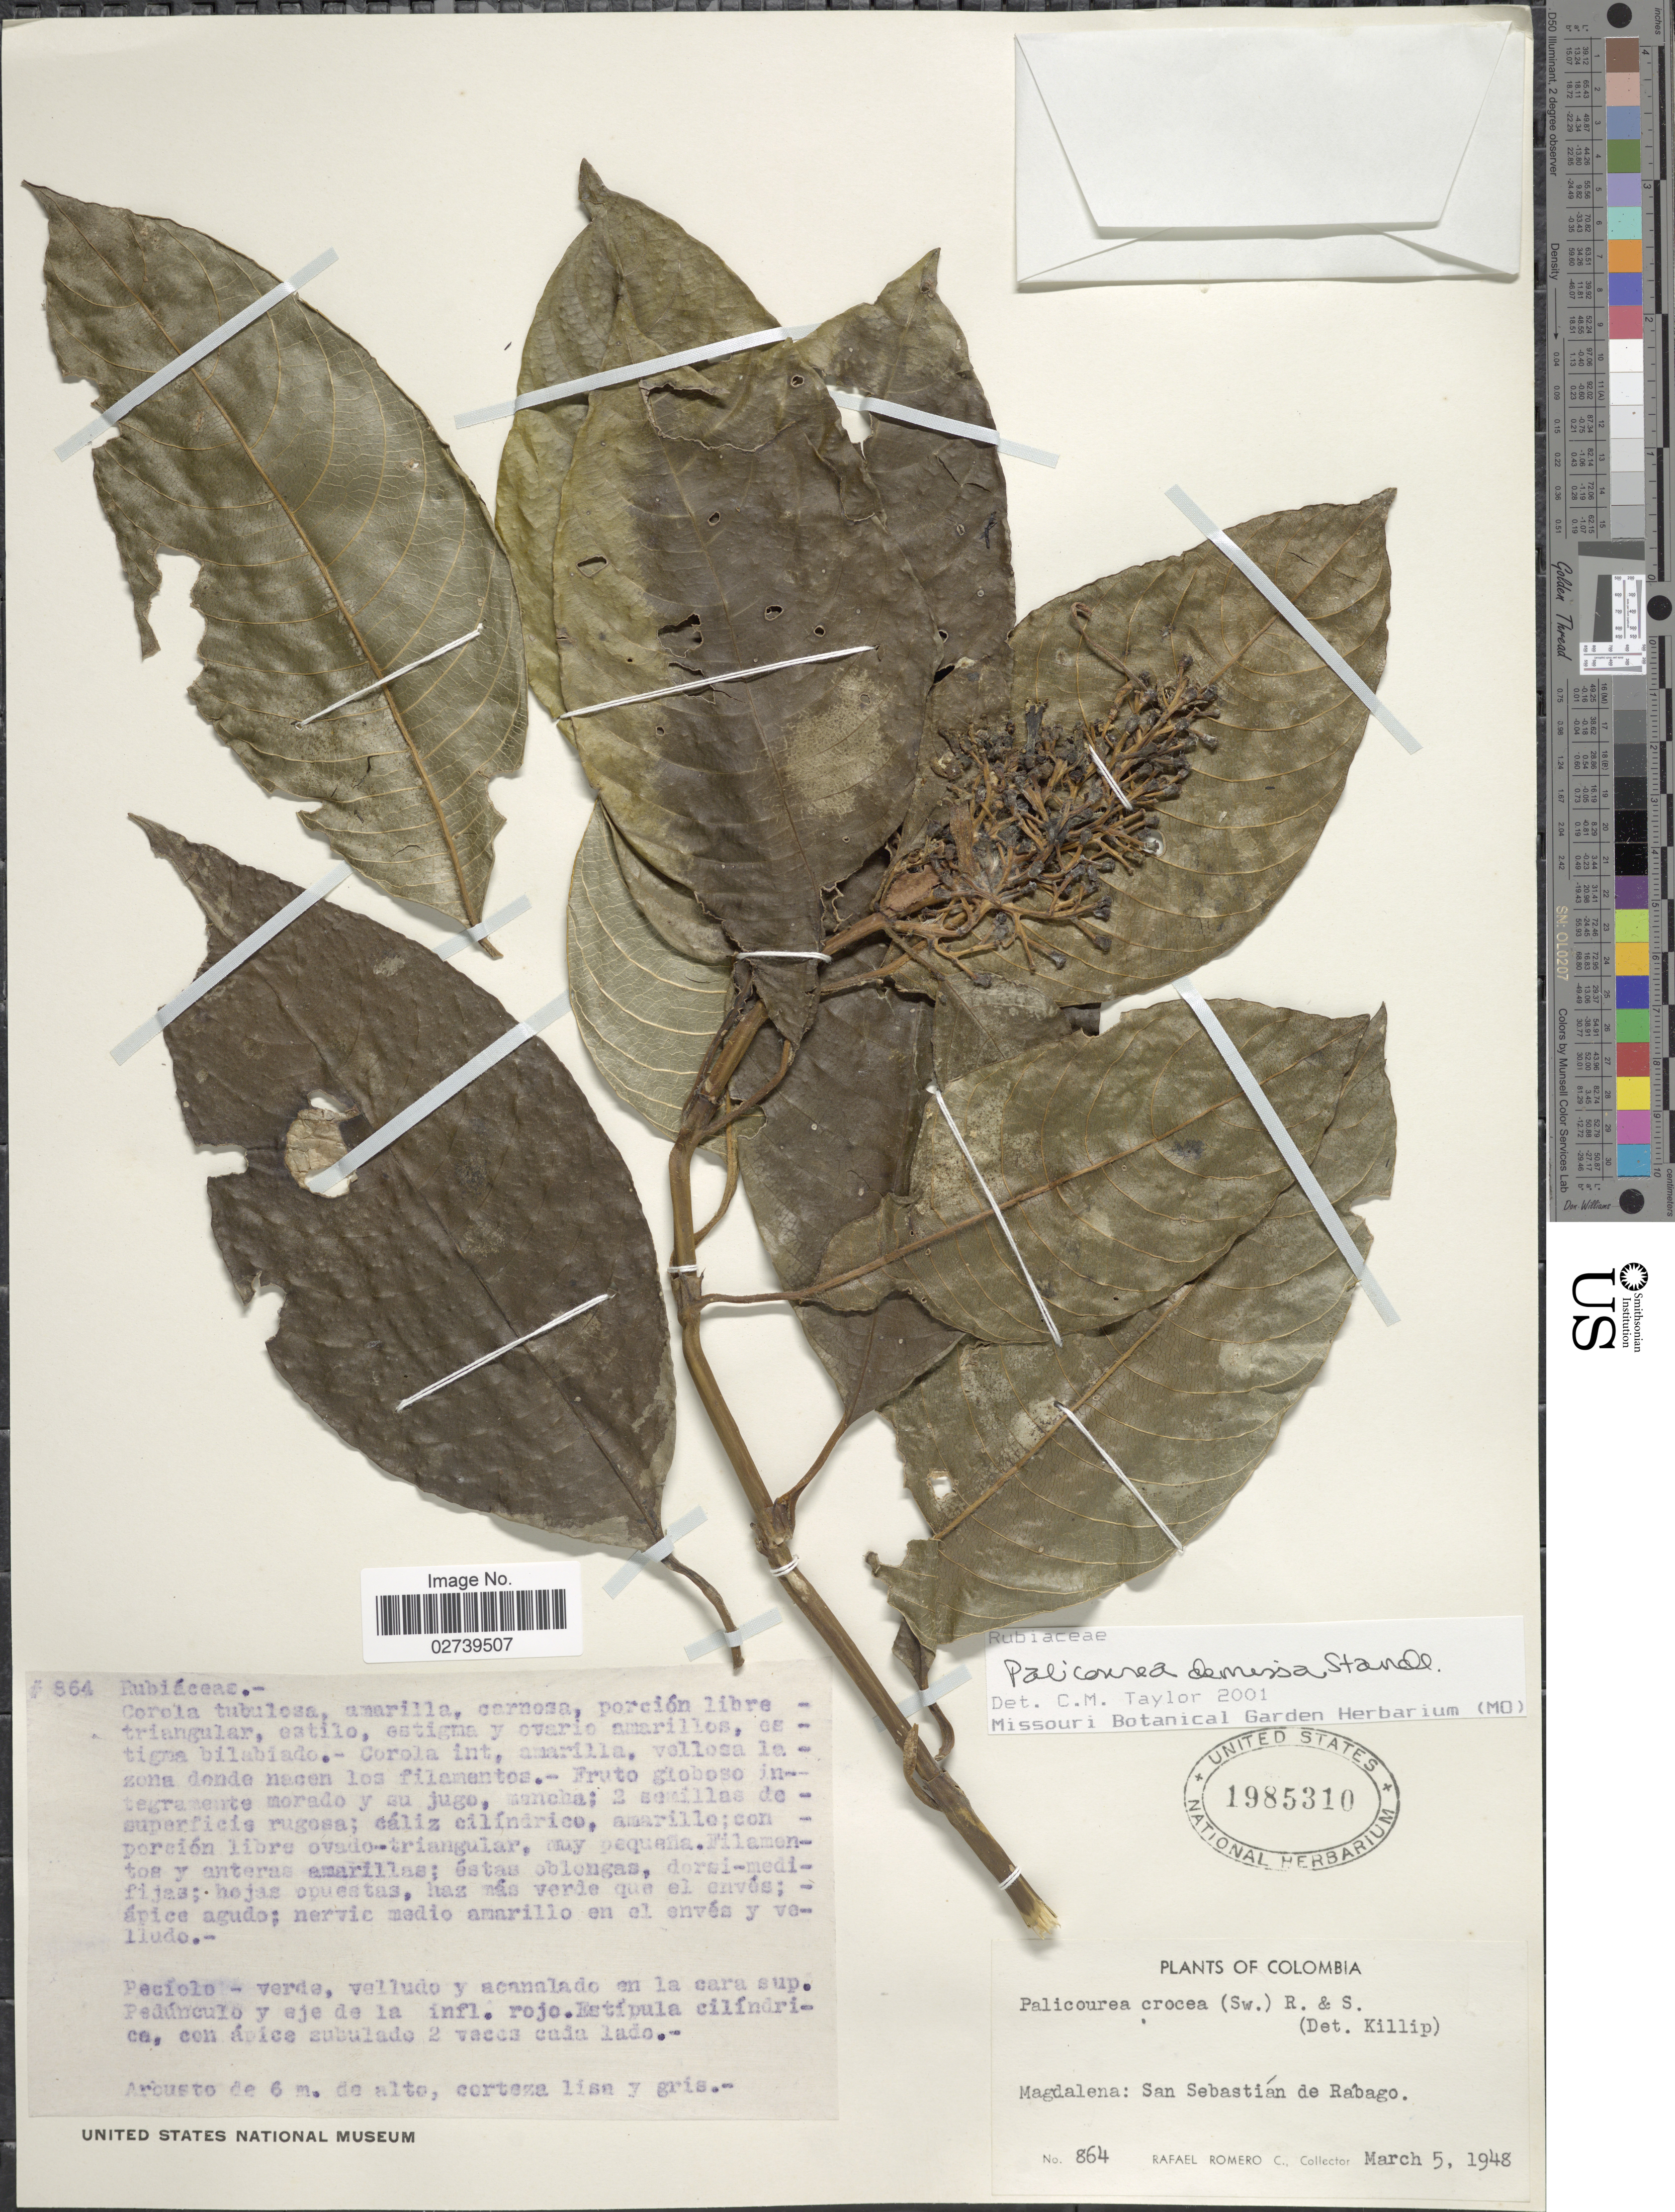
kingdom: Plantae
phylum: Tracheophyta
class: Magnoliopsida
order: Gentianales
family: Rubiaceae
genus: Palicourea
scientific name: Palicourea demissa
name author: Standl.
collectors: R. Romero Castañeda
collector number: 864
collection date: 1948-03-05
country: Colombia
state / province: Magdalena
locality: San Sebastian de Rabago.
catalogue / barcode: US 1985310